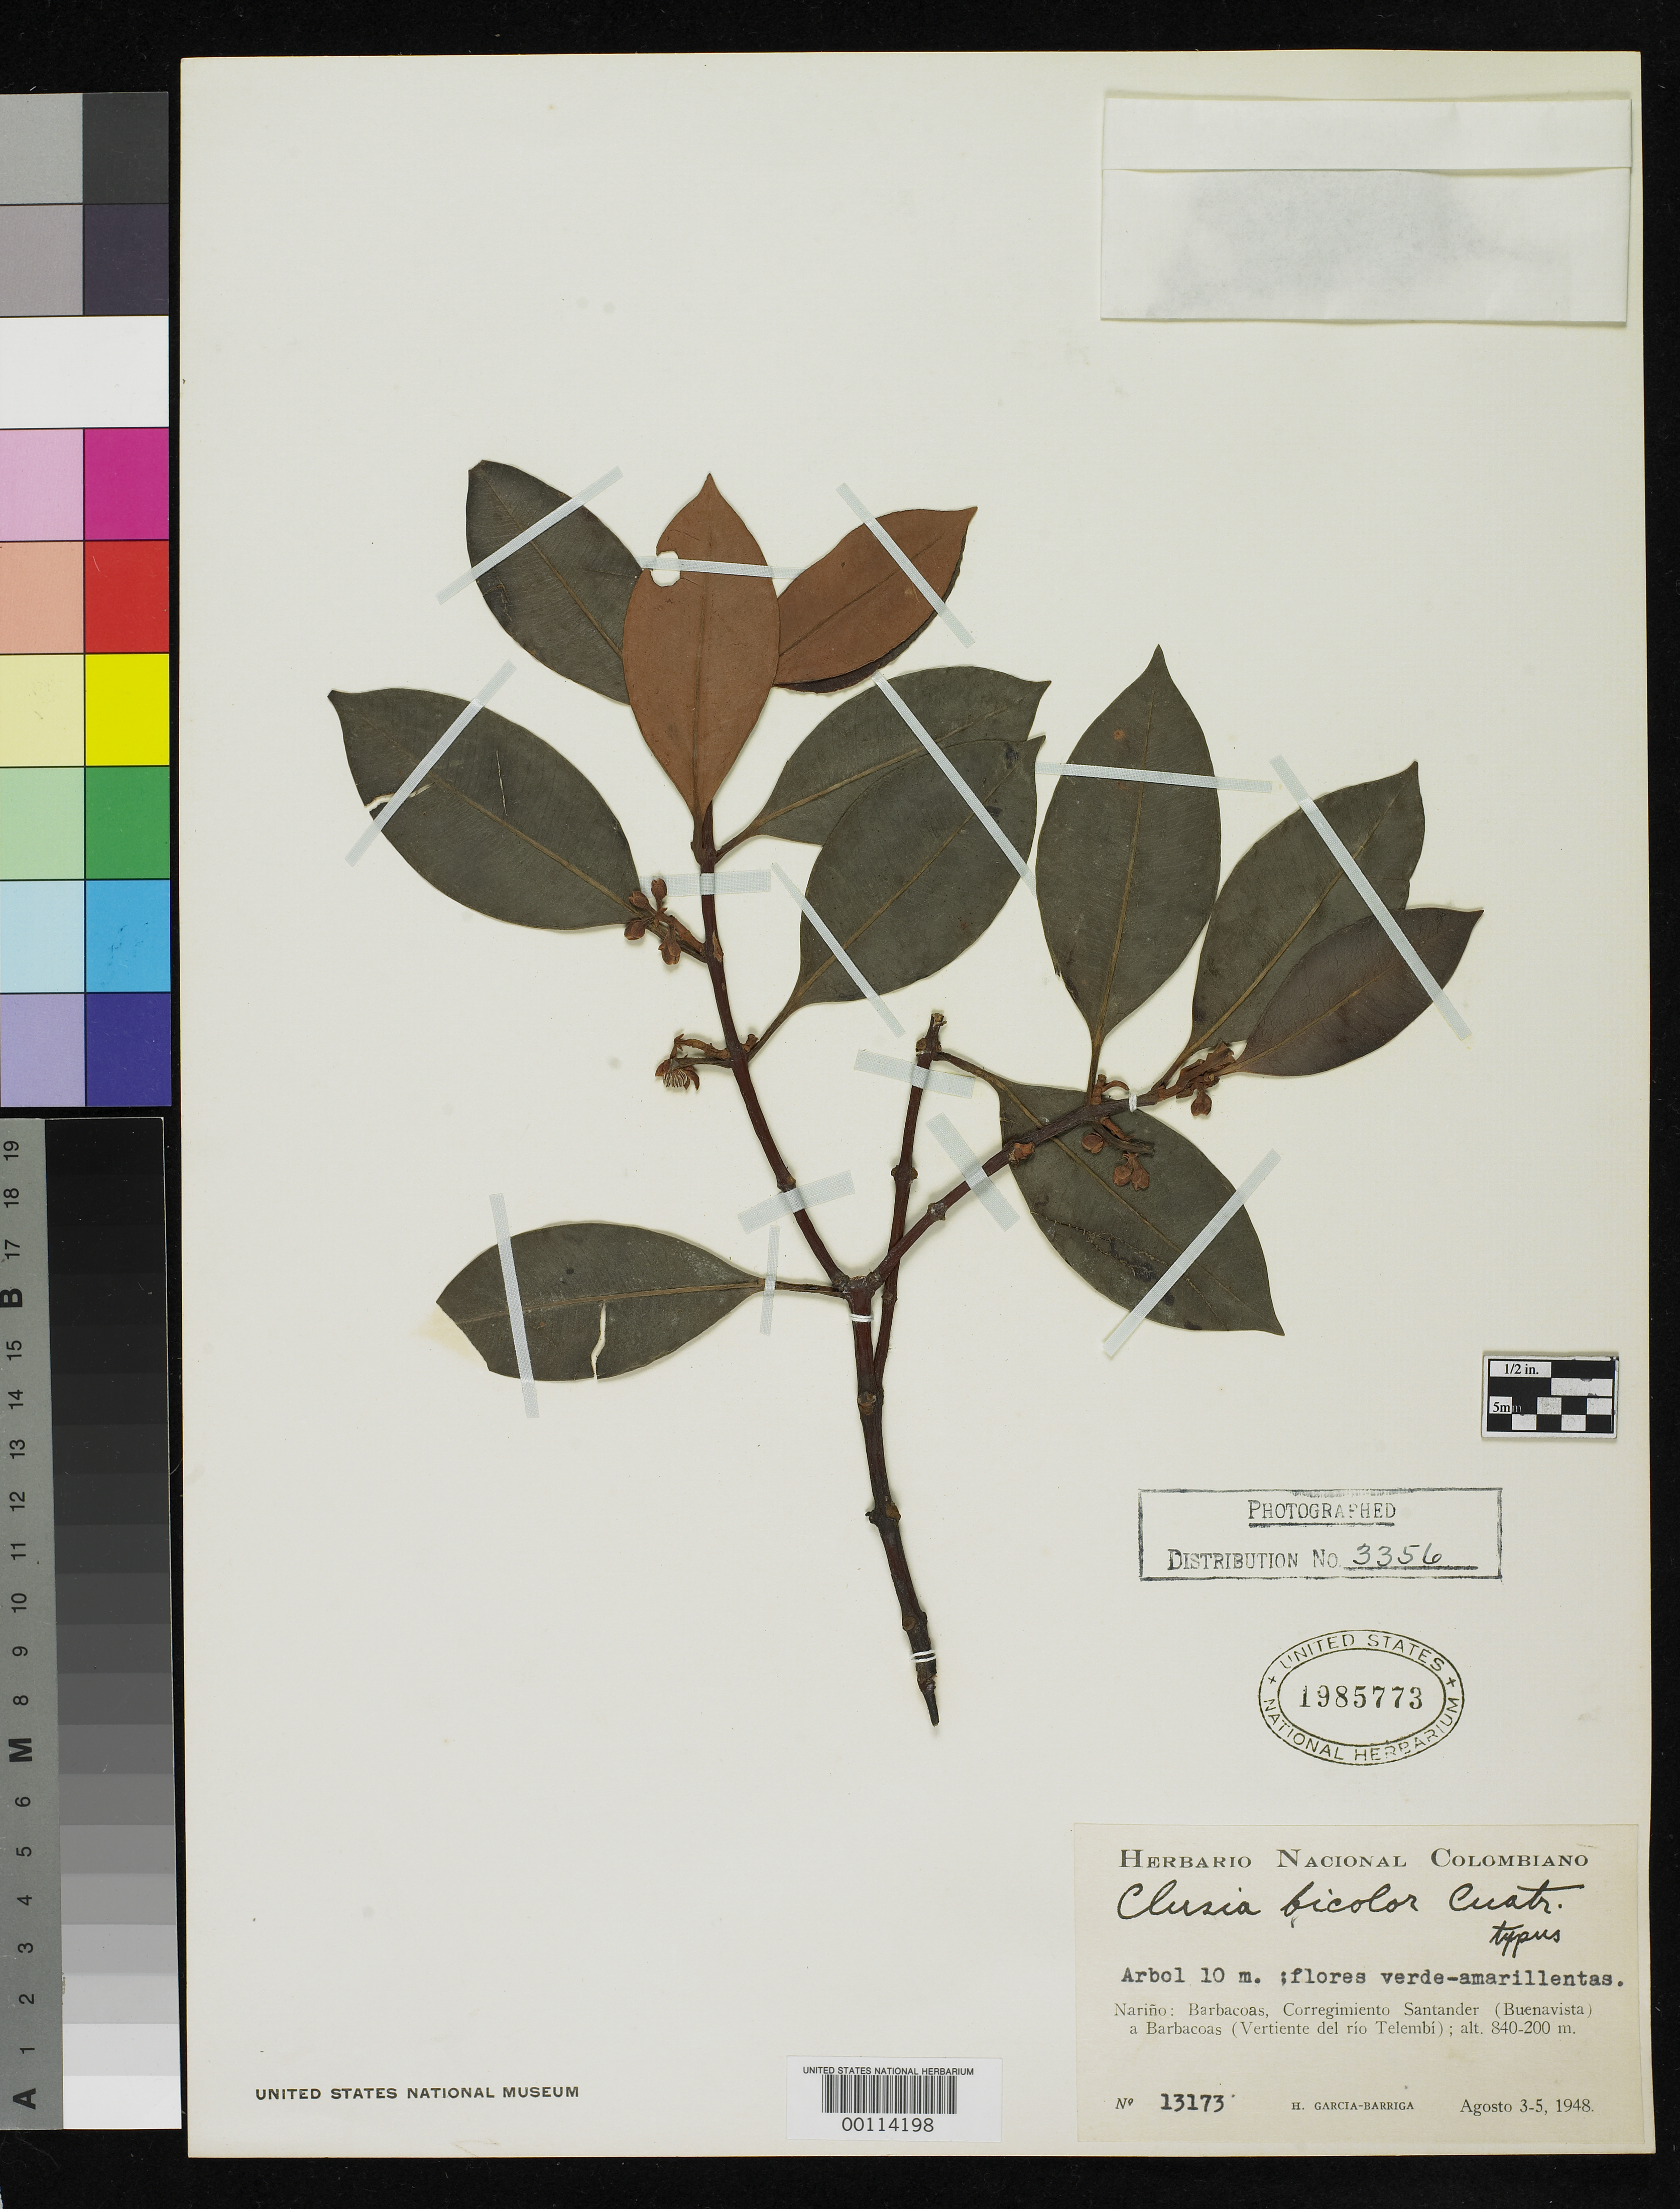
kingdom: Plantae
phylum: Tracheophyta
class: Magnoliopsida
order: Malpighiales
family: Clusiaceae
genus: Clusia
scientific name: Clusia discolor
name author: Cuatrec.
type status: Holotype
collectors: H. García Barriga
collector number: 13173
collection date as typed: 03 Aug 1948 to 05 Aug 1948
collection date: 1948-08-03/1948-08-05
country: Colombia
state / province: Nariño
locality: Barbacoas, Vertiente del Rio Telembi, Buena Vista.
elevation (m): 200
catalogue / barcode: US 1985773